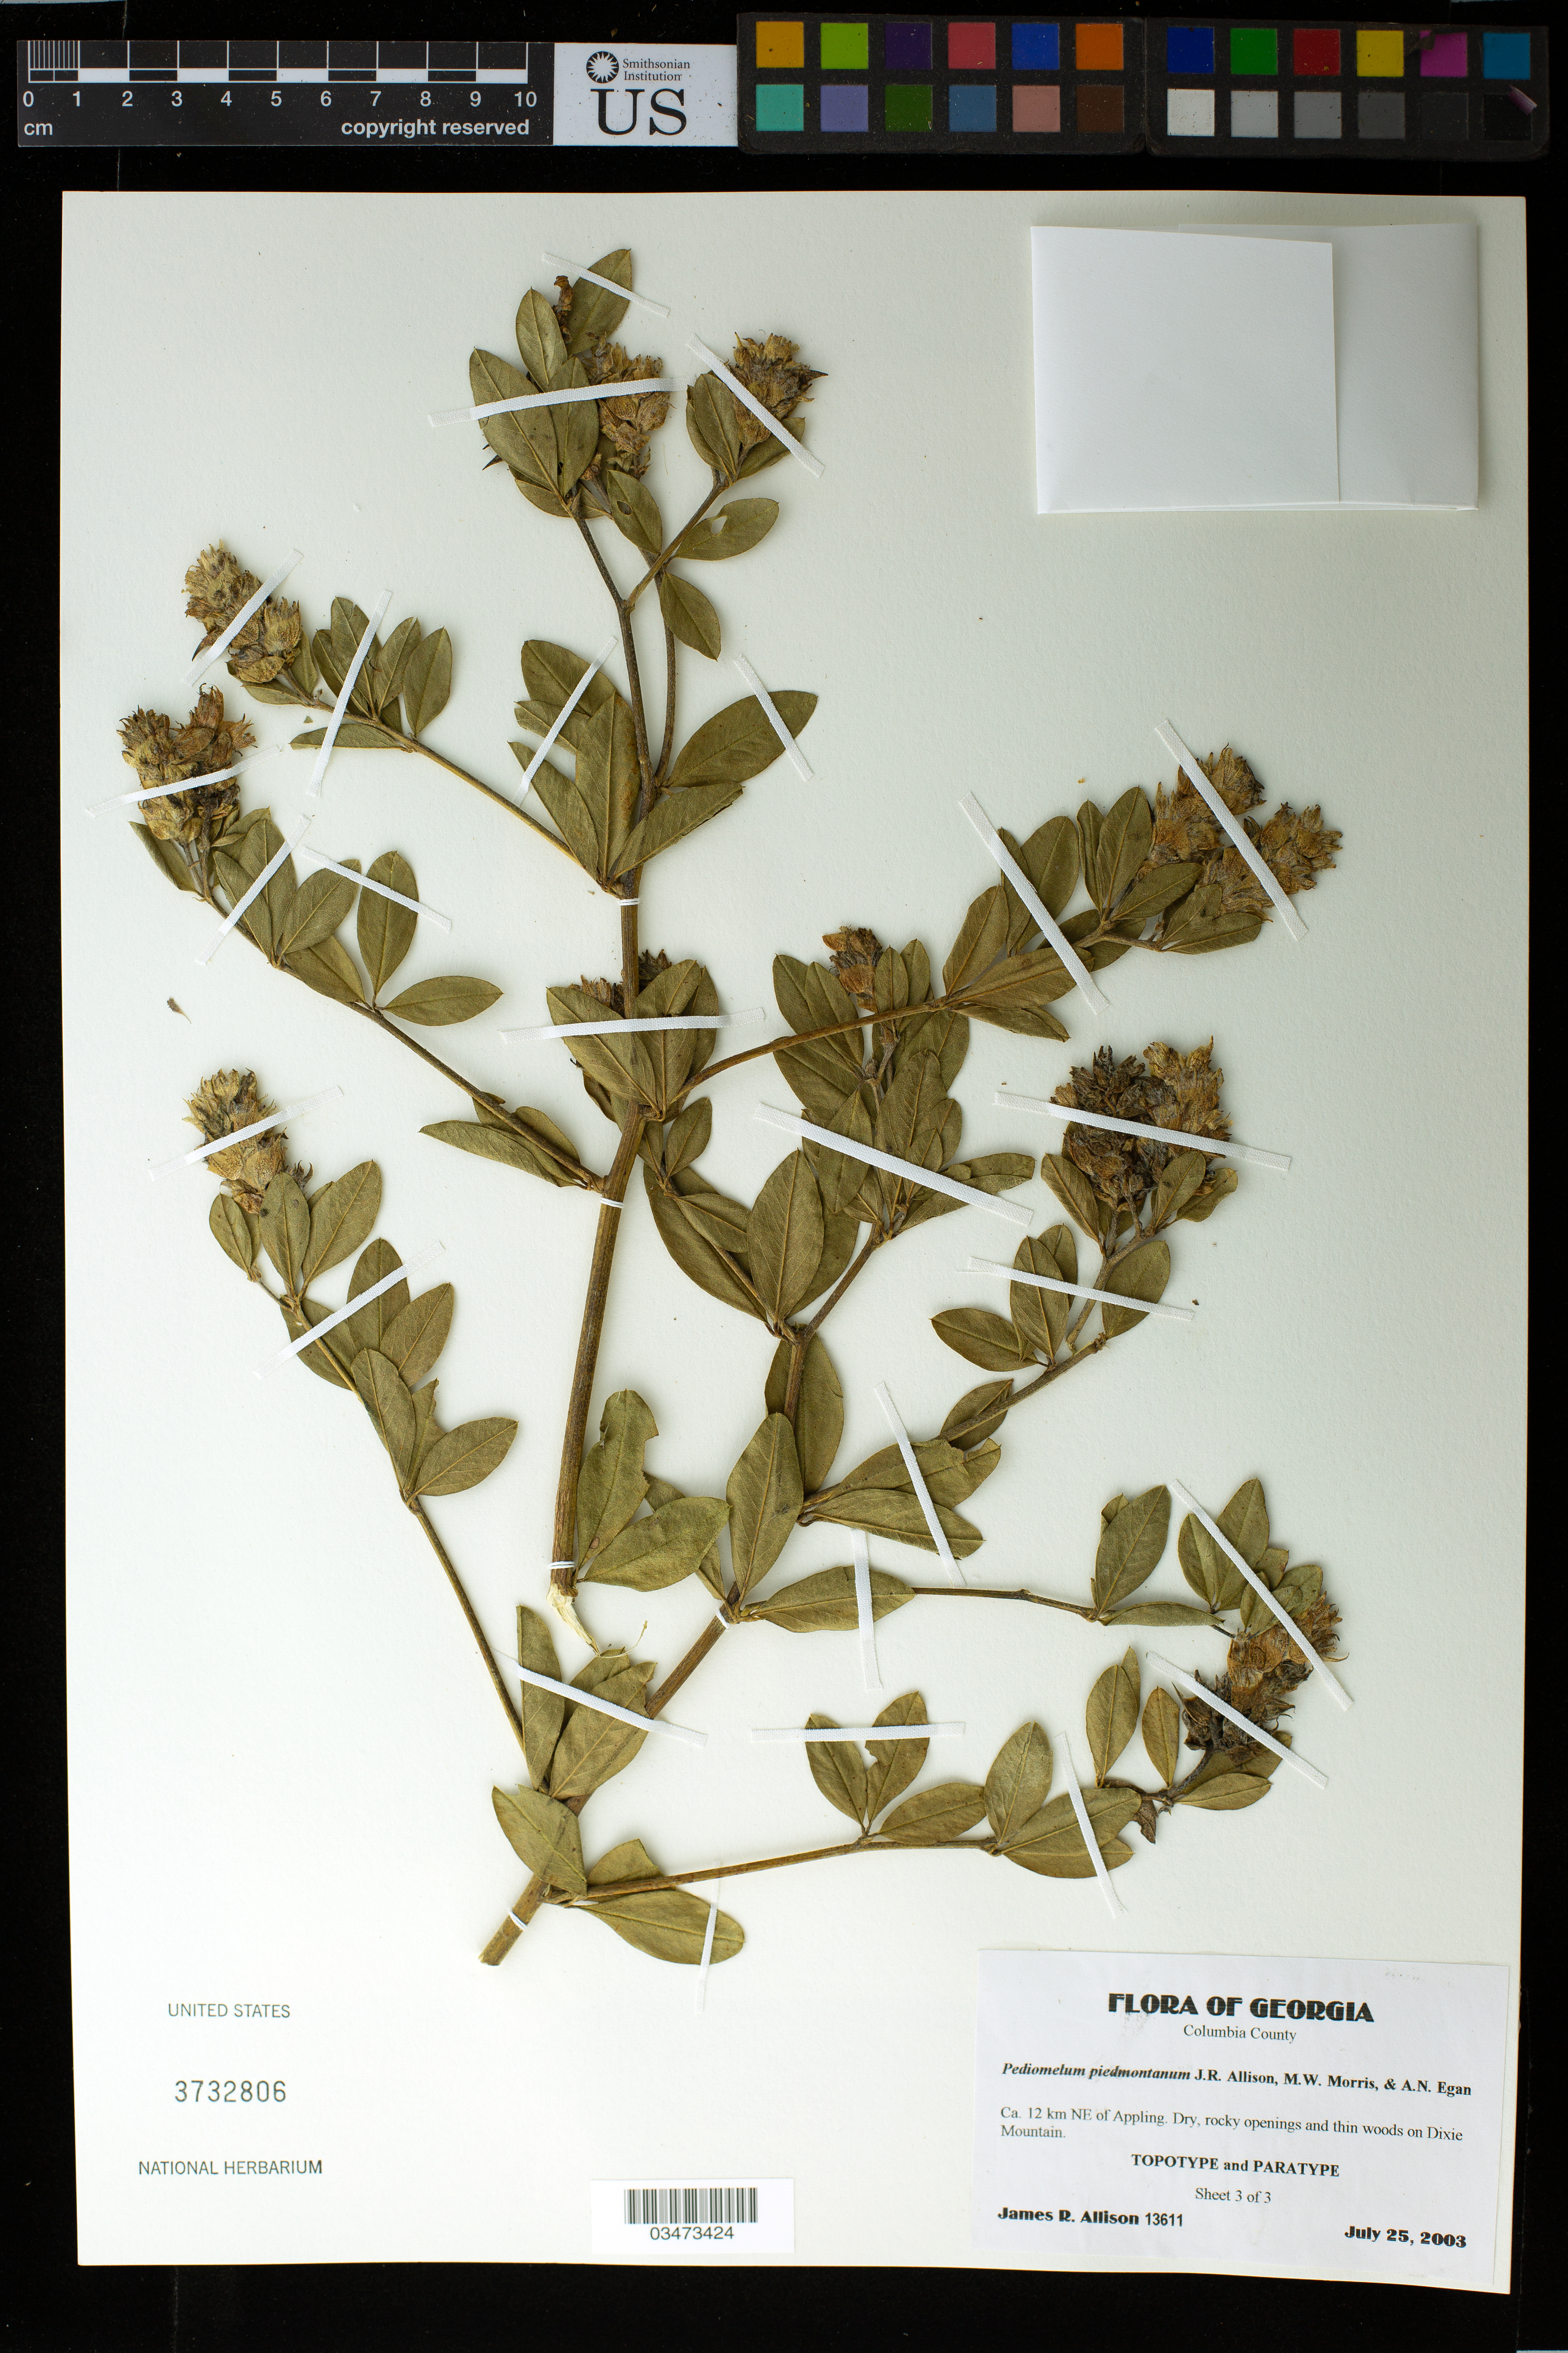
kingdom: Plantae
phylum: Tracheophyta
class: Magnoliopsida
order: Fabales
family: Fabaceae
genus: Pediomelum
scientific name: Pediomelum piedmontanum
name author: J.R. Allison et al.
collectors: J. R. Allison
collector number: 13611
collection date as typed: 25 Jul 2003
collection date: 2003-07-25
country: United States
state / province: Georgia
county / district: Columbia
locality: Ca. 12 km NE of Appling. Dry, rocky openings and thing woods on Dixie Mountain.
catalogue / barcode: US 3732806